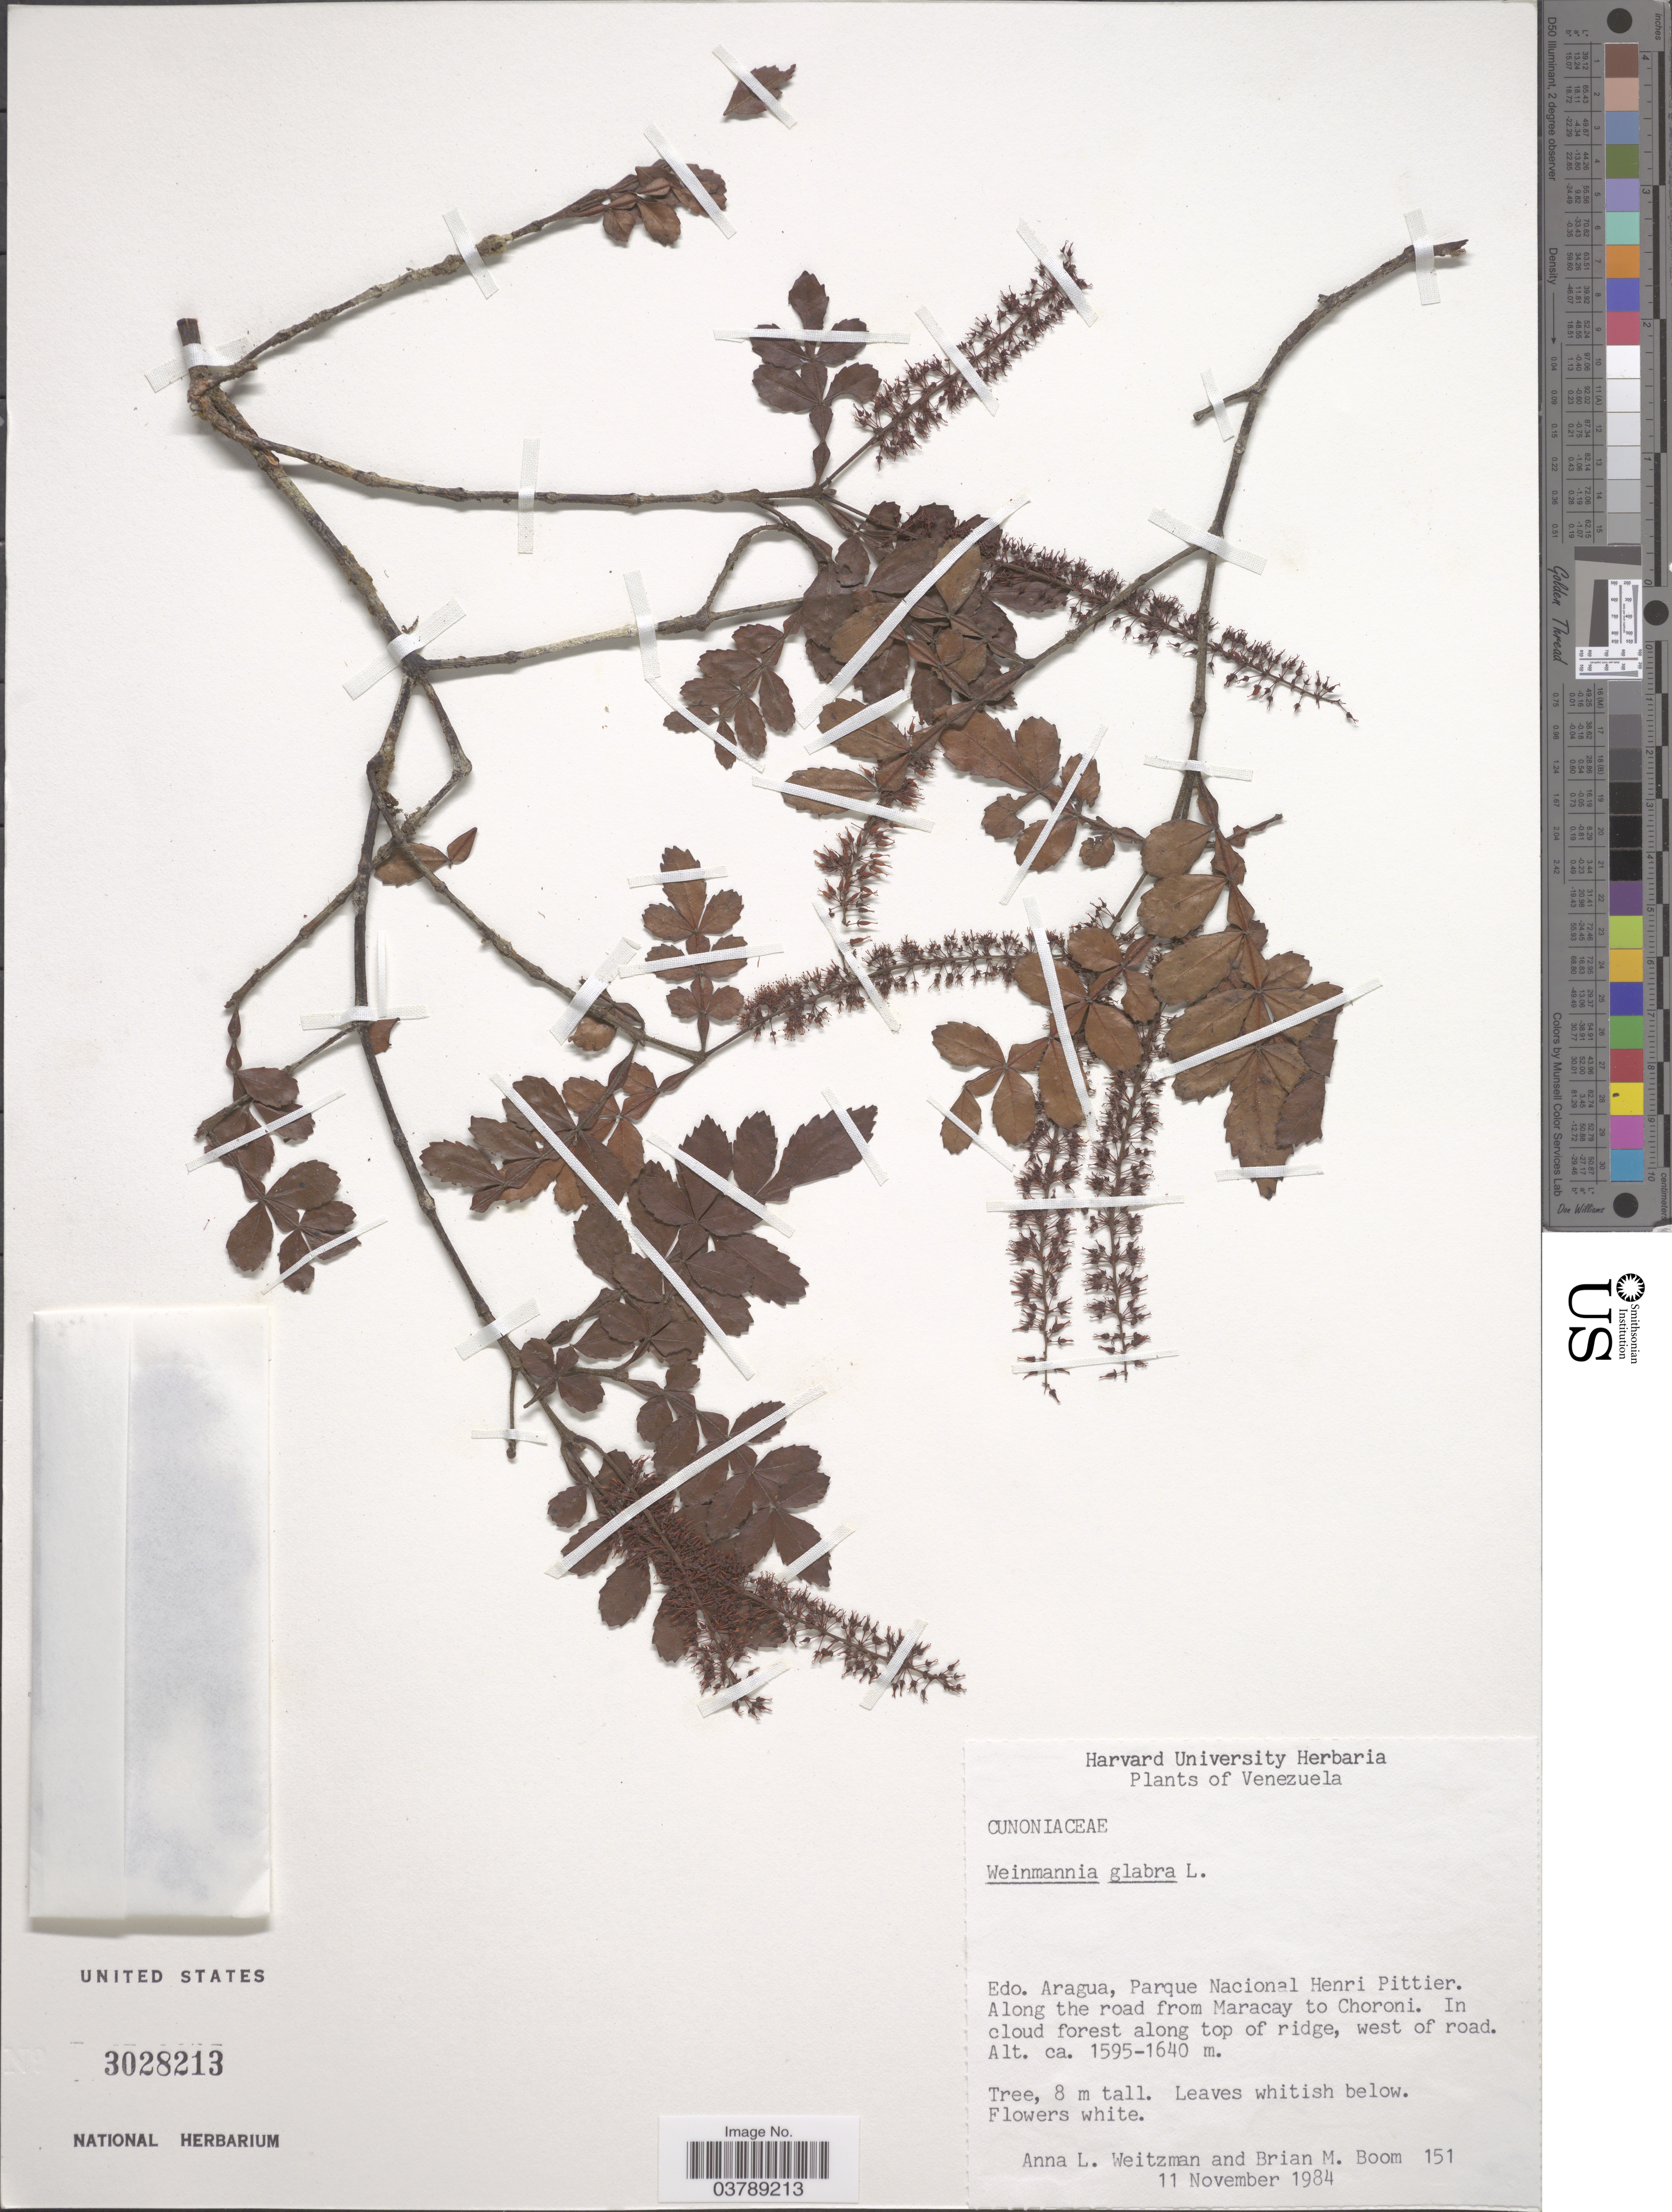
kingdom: Plantae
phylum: Tracheophyta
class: Magnoliopsida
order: Oxalidales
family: Cunoniaceae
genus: Weinmannia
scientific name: Weinmannia glabra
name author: L. f.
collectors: A. L. Weitzman & B. M. Boom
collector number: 151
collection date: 1984-11-11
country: Venezuela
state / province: Aragua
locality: Parque Nacional Henri Pittier. Along the road from Maracay to Choroni. In cloud forest along top of ridge, west of road.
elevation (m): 1595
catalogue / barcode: US 3028213